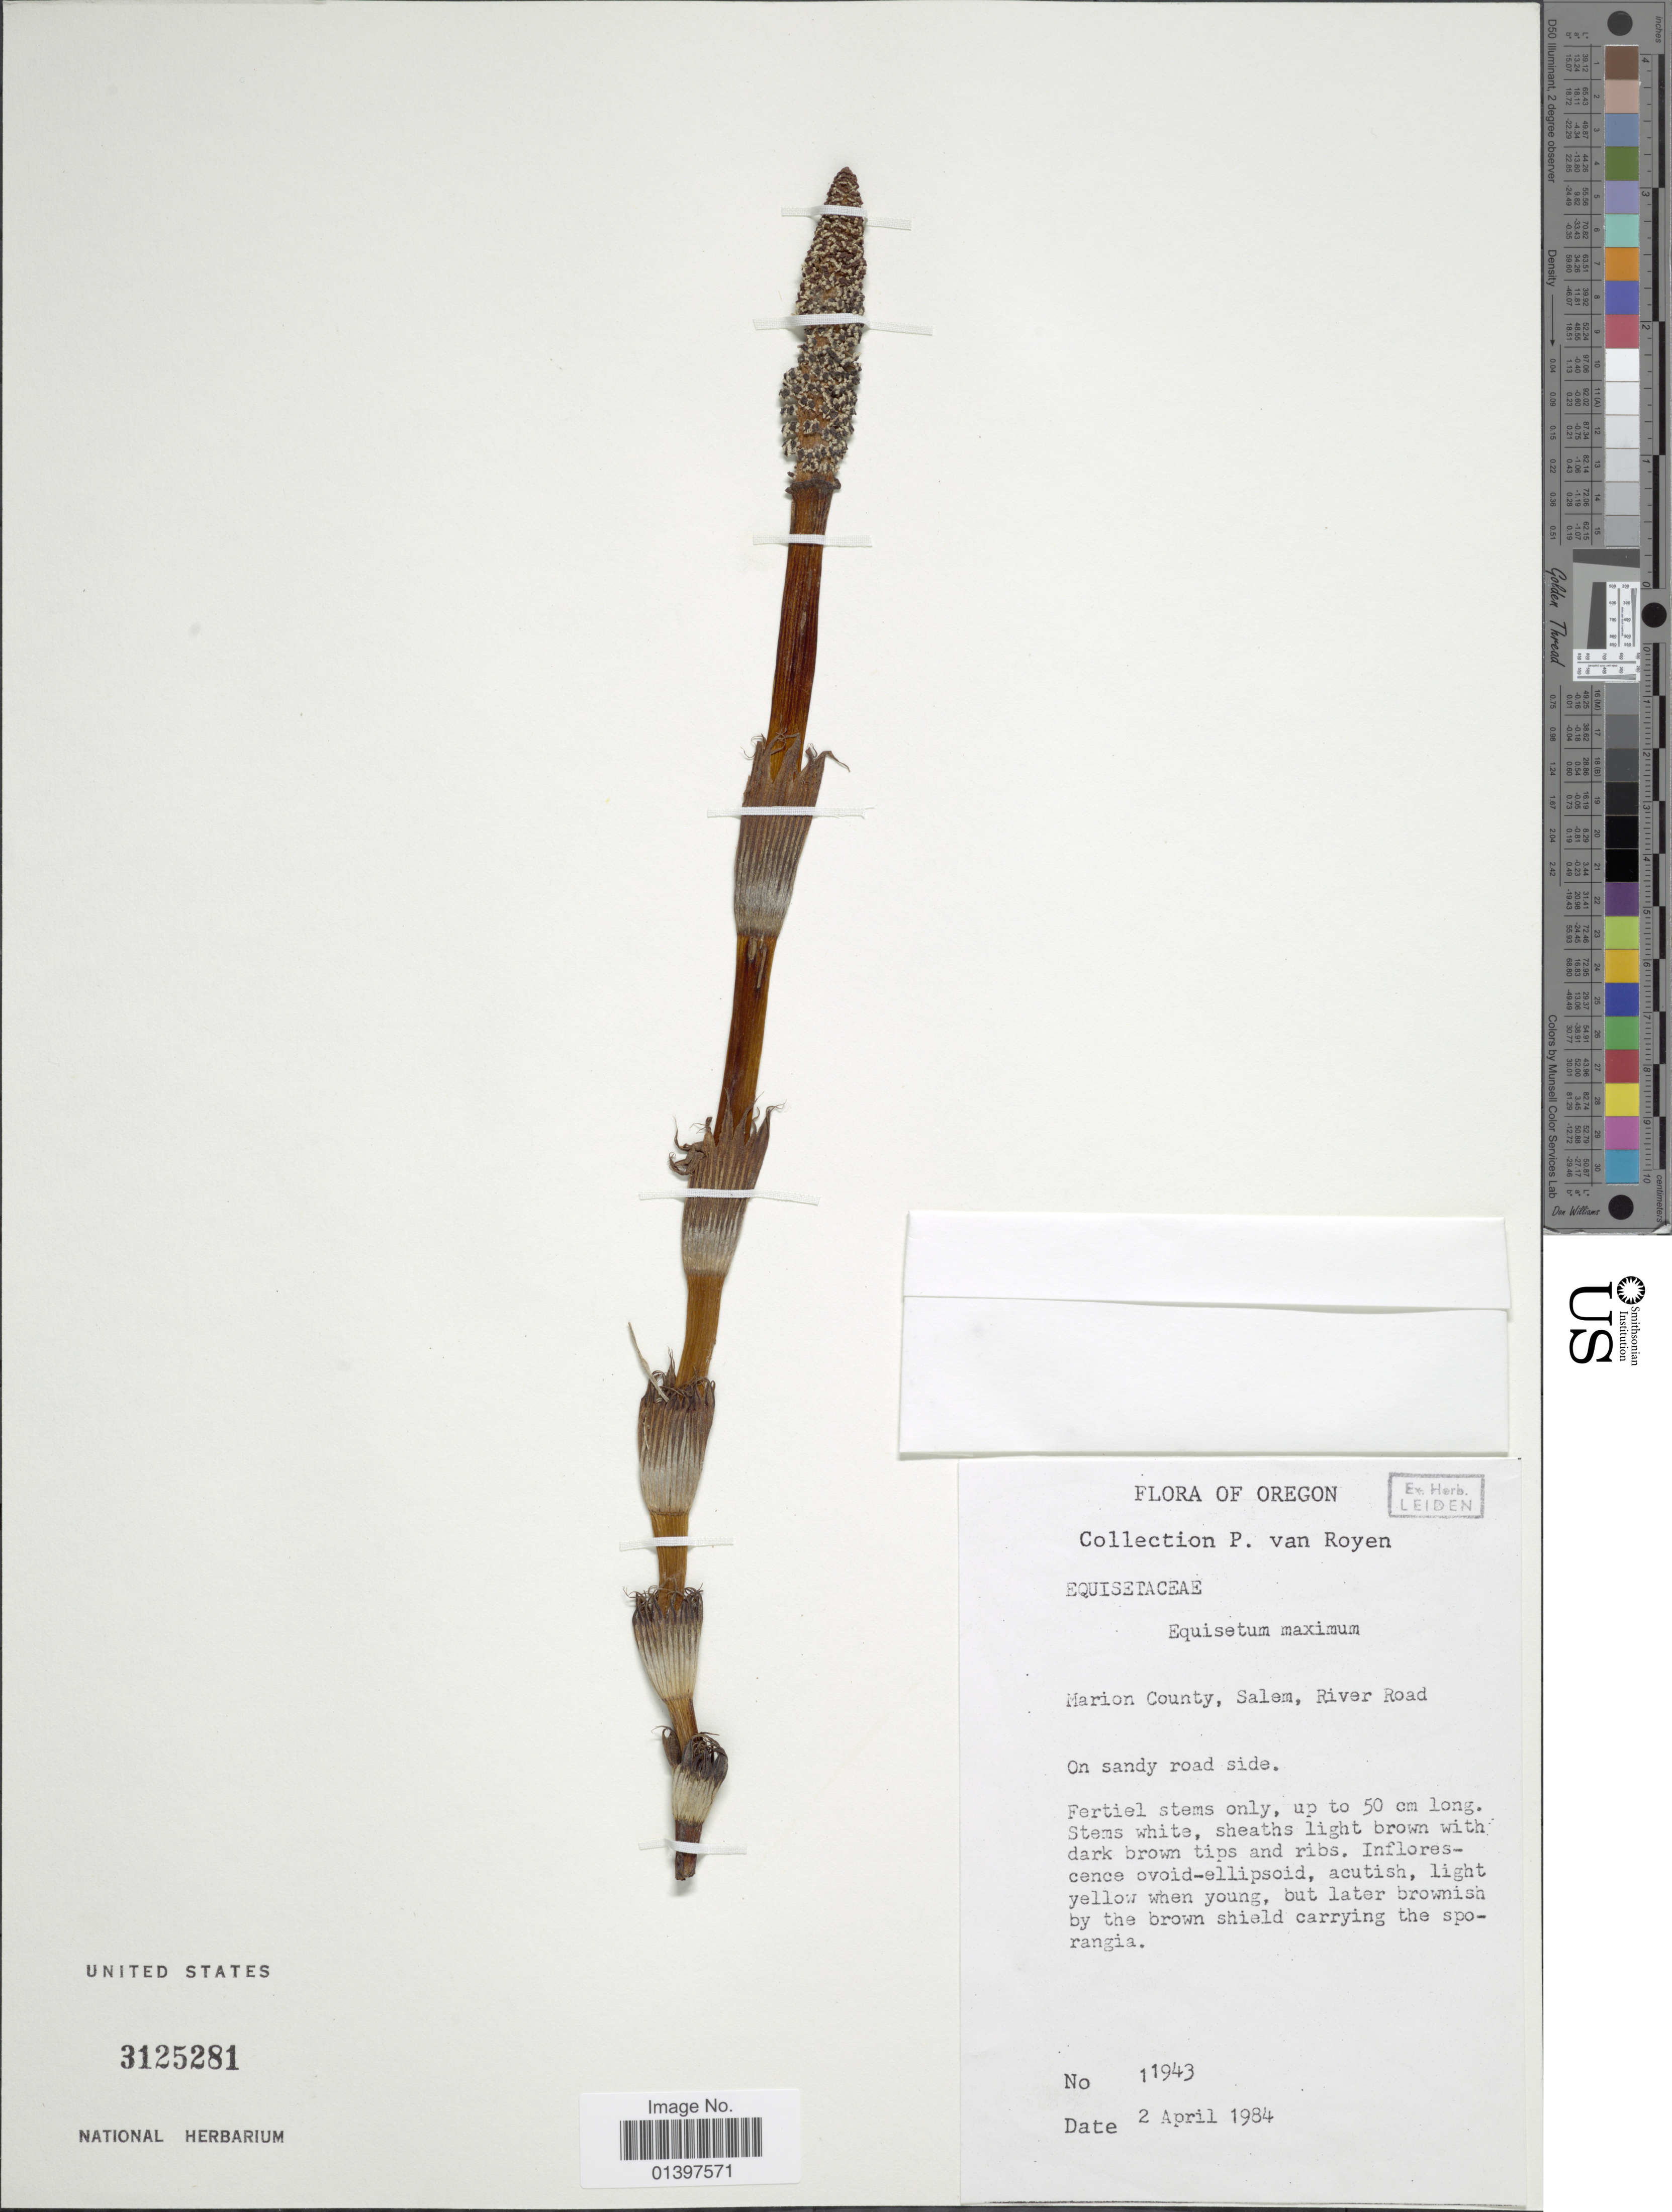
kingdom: Plantae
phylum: Tracheophyta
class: Polypodiopsida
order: Equisetales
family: Equisetaceae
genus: Equisetum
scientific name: Equisetum telmateia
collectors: P. van Royen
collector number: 11943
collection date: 1984-04-02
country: United States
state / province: Oregon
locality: Marion County, Salem, River road, on sandy side road side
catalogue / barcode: US 3125281